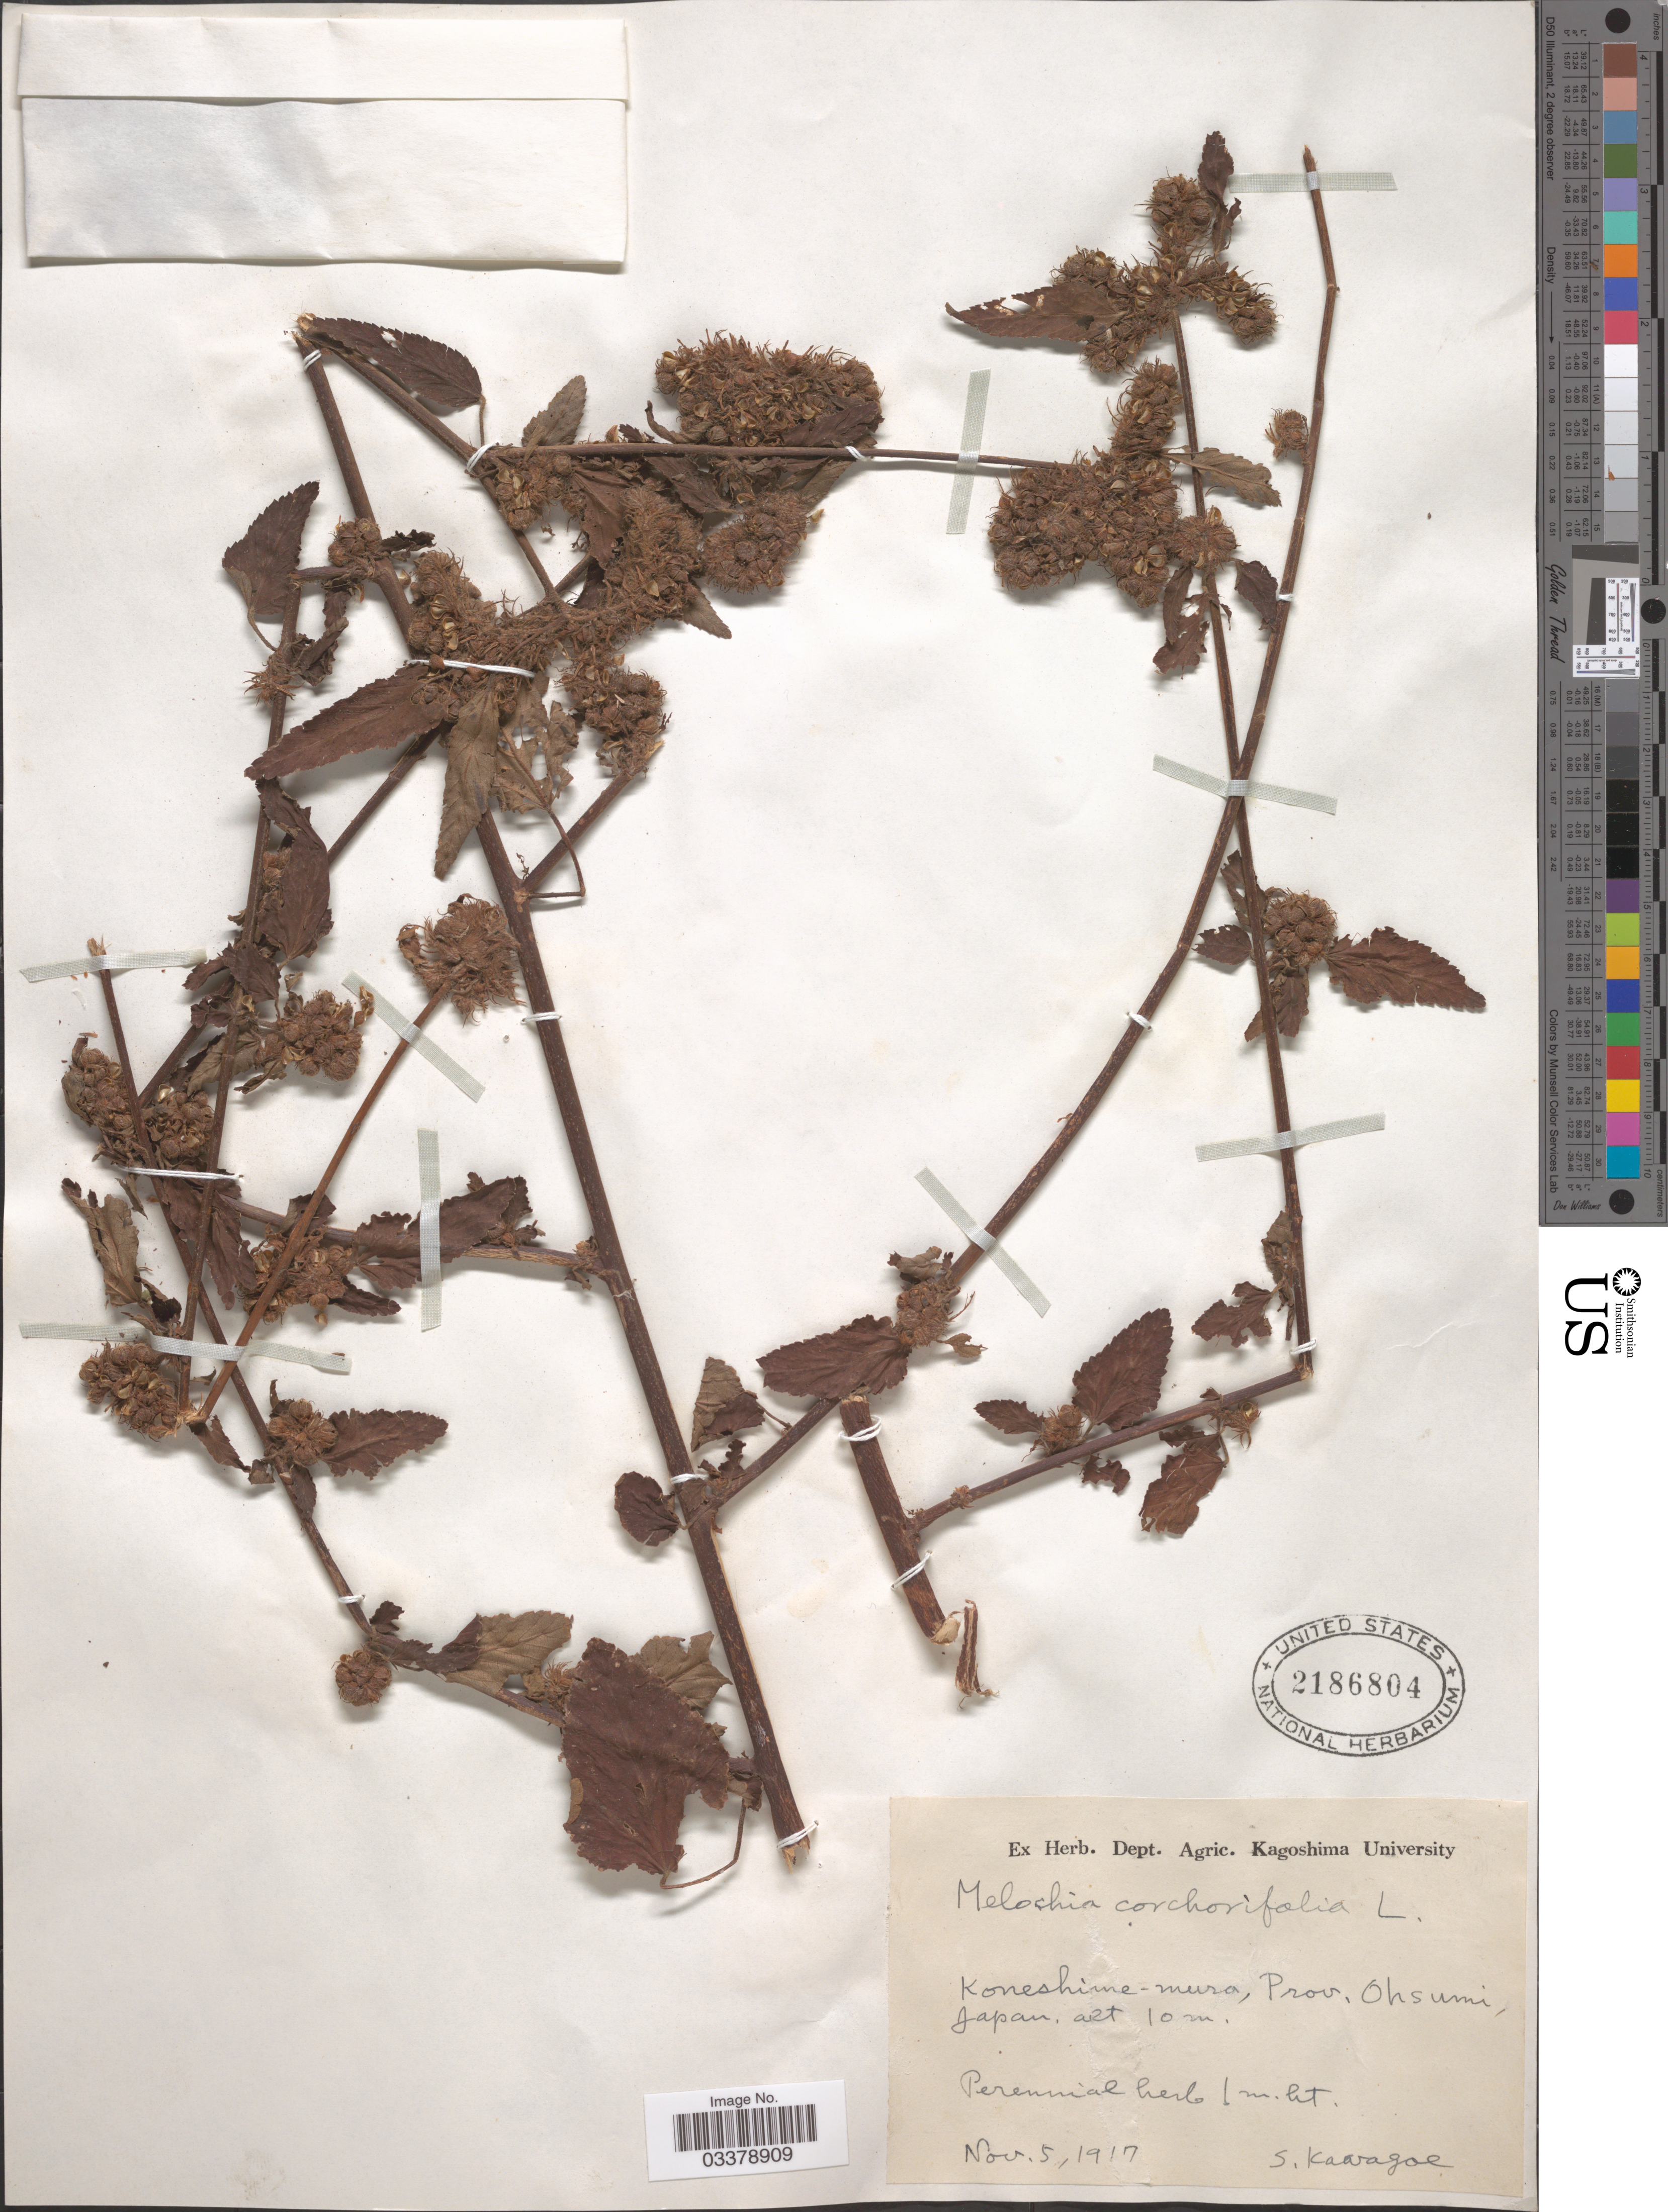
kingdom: Plantae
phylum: Tracheophyta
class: Magnoliopsida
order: Malvales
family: Malvaceae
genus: Melochia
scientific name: Melochia corchorifolia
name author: L.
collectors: S. Kawagoe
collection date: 1917-11-05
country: Japan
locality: Koneshime-mura, Prov. Ohsumi.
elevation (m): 10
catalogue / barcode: US 2186804